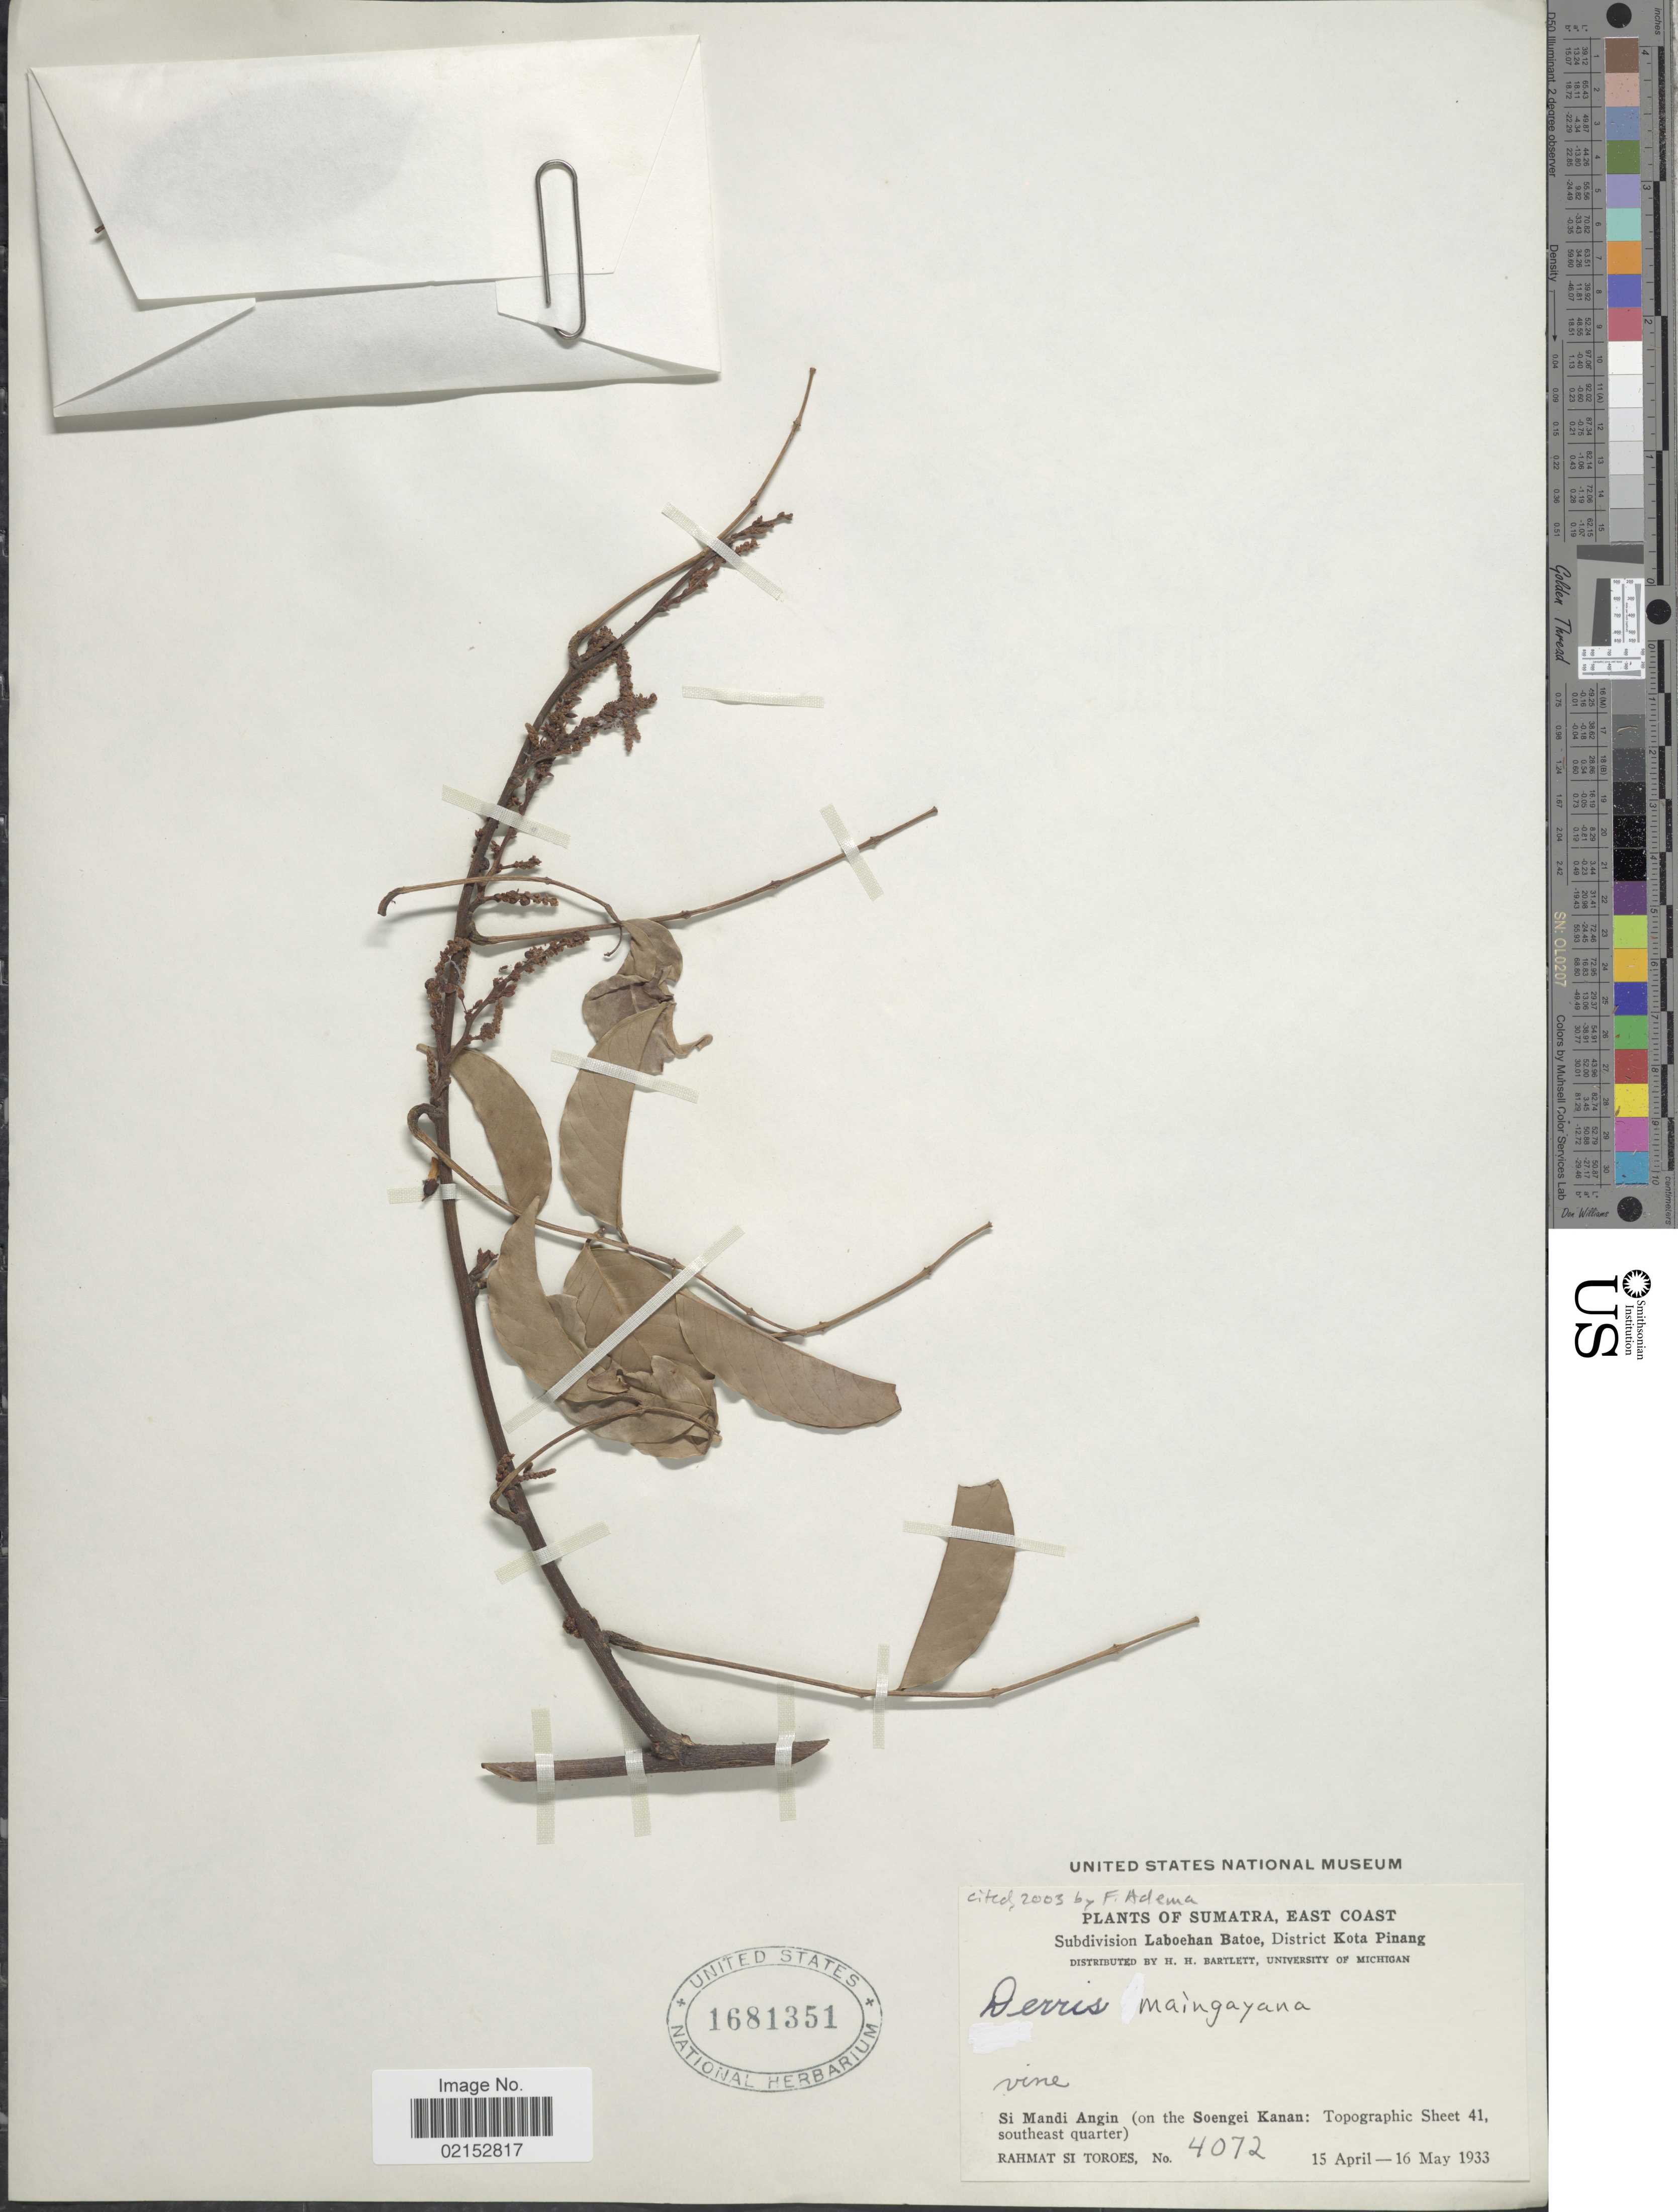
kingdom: Plantae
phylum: Tracheophyta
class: Magnoliopsida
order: Fabales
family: Fabaceae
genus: Derris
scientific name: Derris maingayana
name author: Baker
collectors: Rahmat Si Boeea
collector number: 4072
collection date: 1933-04-15/1933-05-16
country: Indonesia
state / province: Sumatra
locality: East Coast, Subdivision Laboehan Batoe, District Kota Pinang, Si Mandi Angin (on the Soengei Kanan)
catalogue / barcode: US 1681351